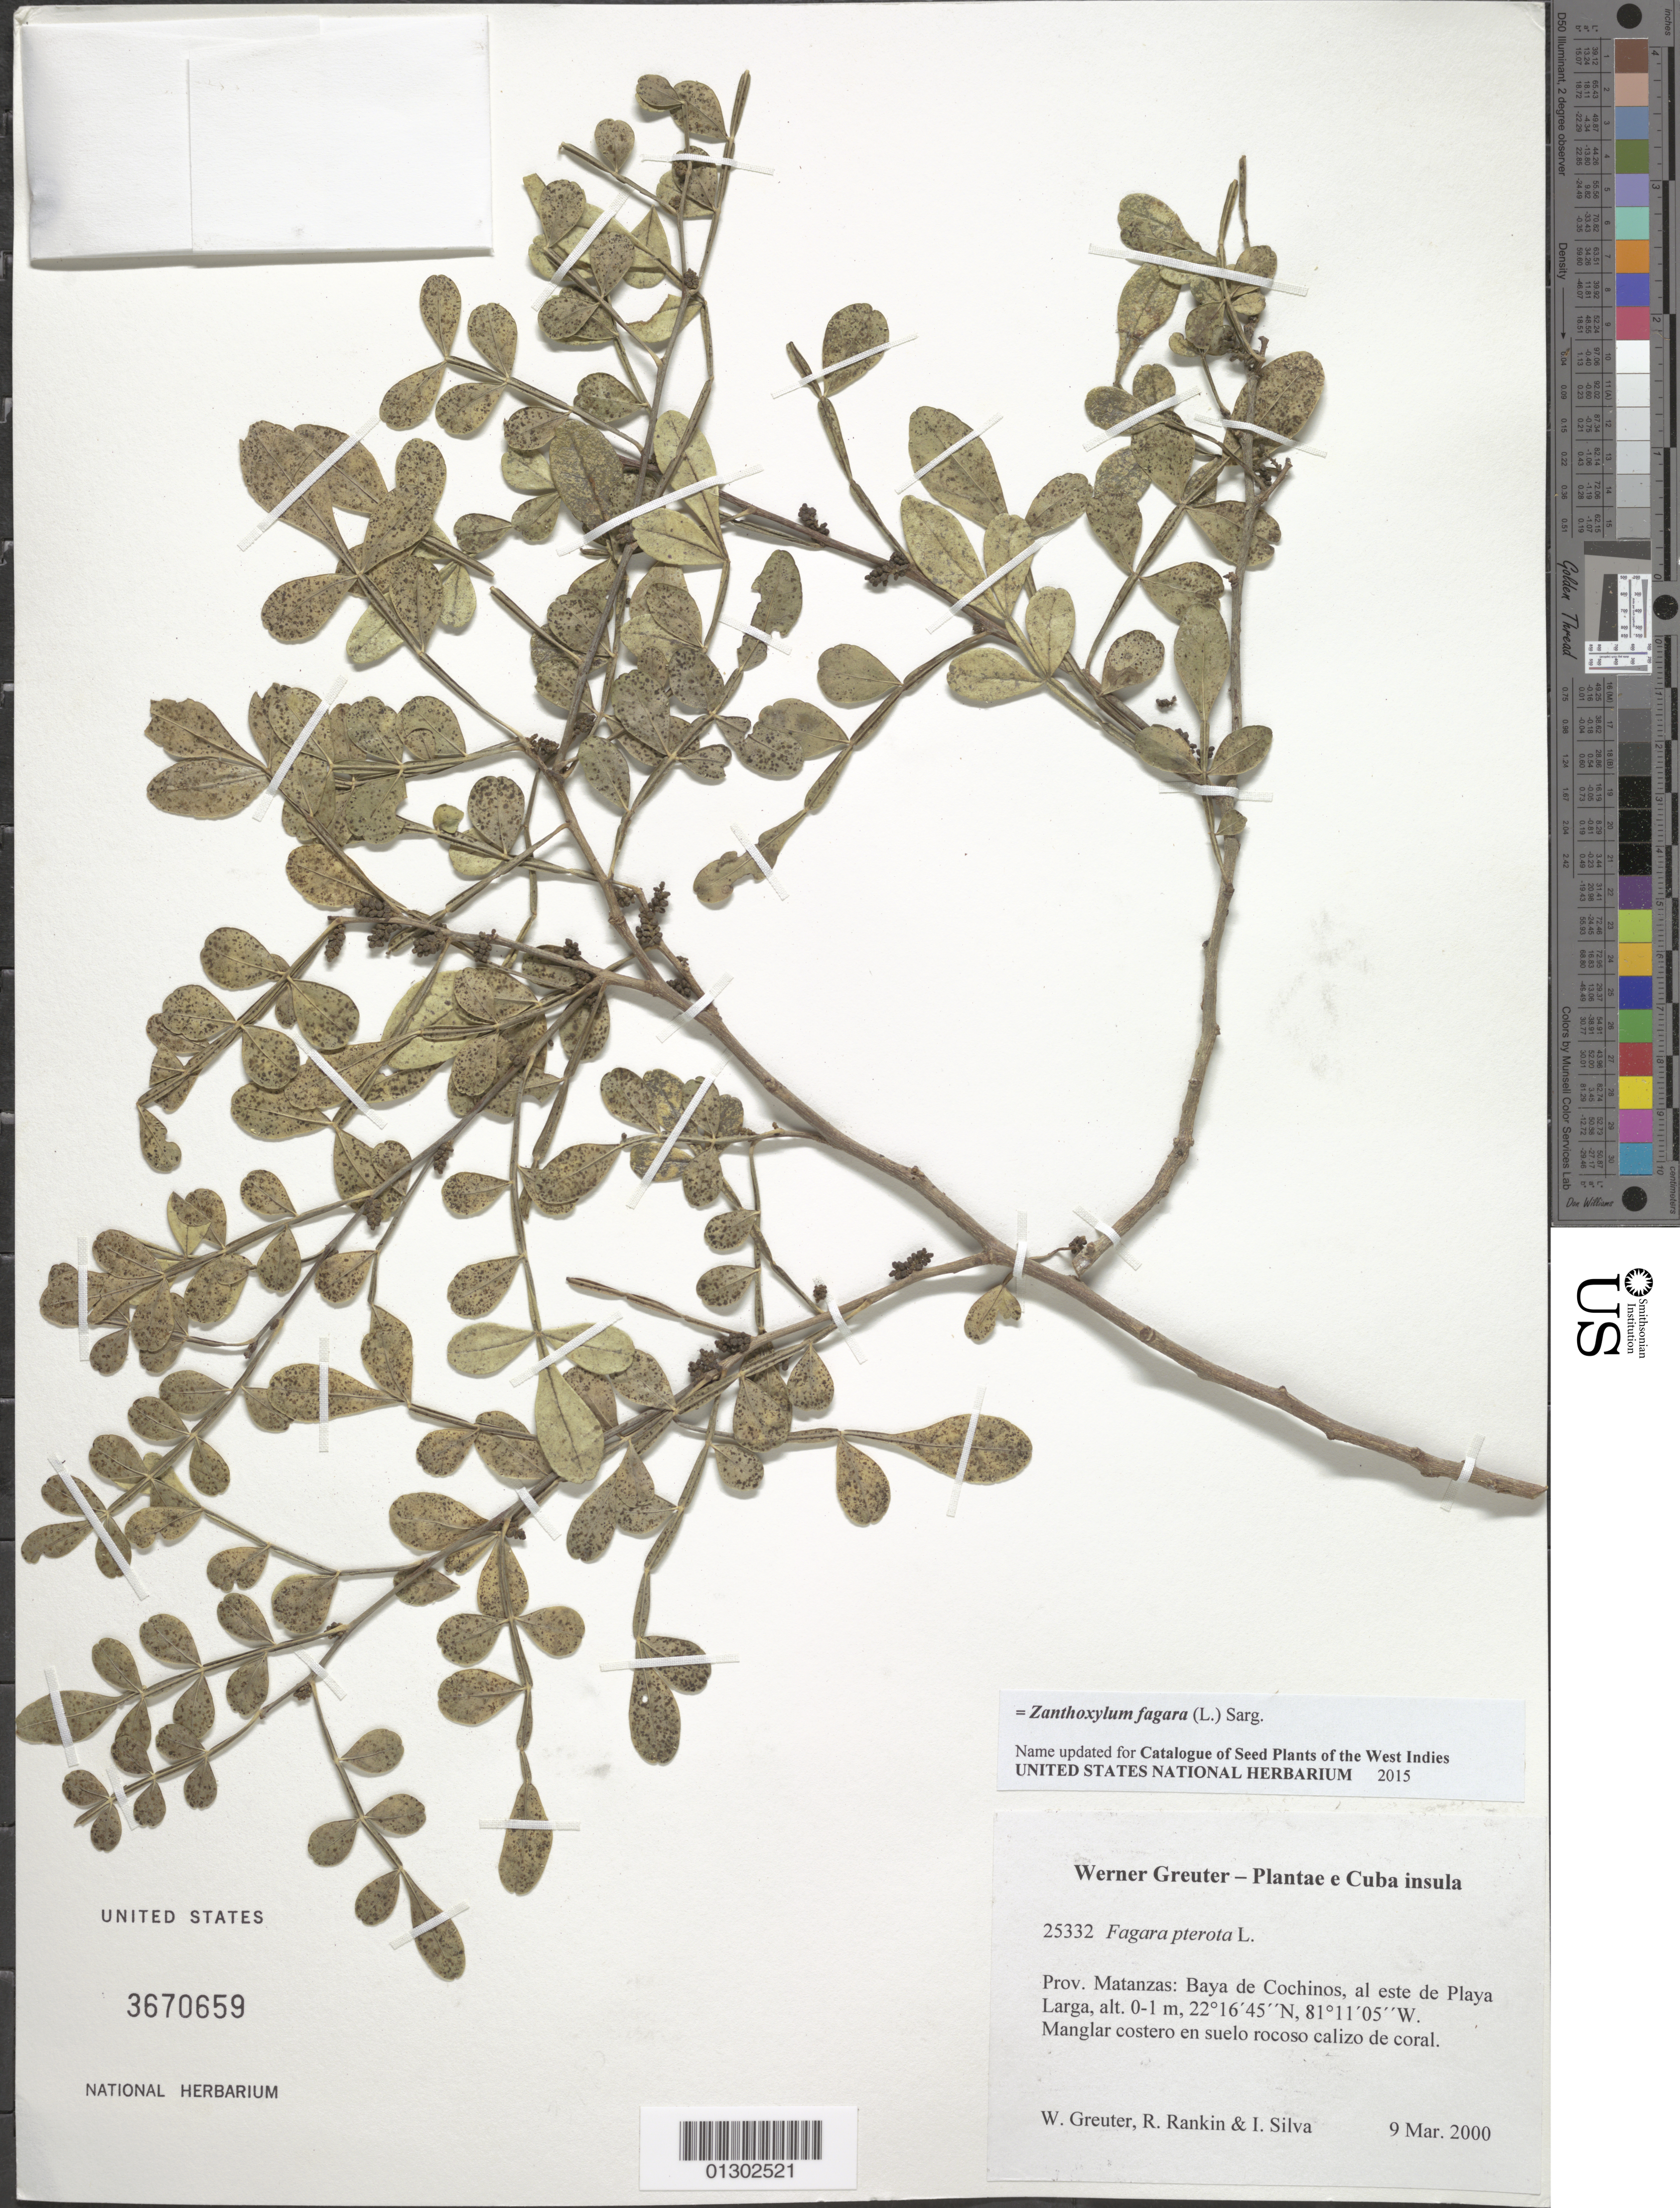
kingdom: Plantae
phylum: Tracheophyta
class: Magnoliopsida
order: Sapindales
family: Rutaceae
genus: Zanthoxylum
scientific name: Zanthoxylum fagara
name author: (L.) Sarg.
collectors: W. R. Greuter, R. Rankin Rodriguez & I. Silva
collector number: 25332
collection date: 2000-03-09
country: Cuba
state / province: Matanzas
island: Cuba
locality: Baya de Cochinos, al este de Playa Larga.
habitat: Manglar costero en suelo rocoso calizo de coral.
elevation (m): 0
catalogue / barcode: US 3670659